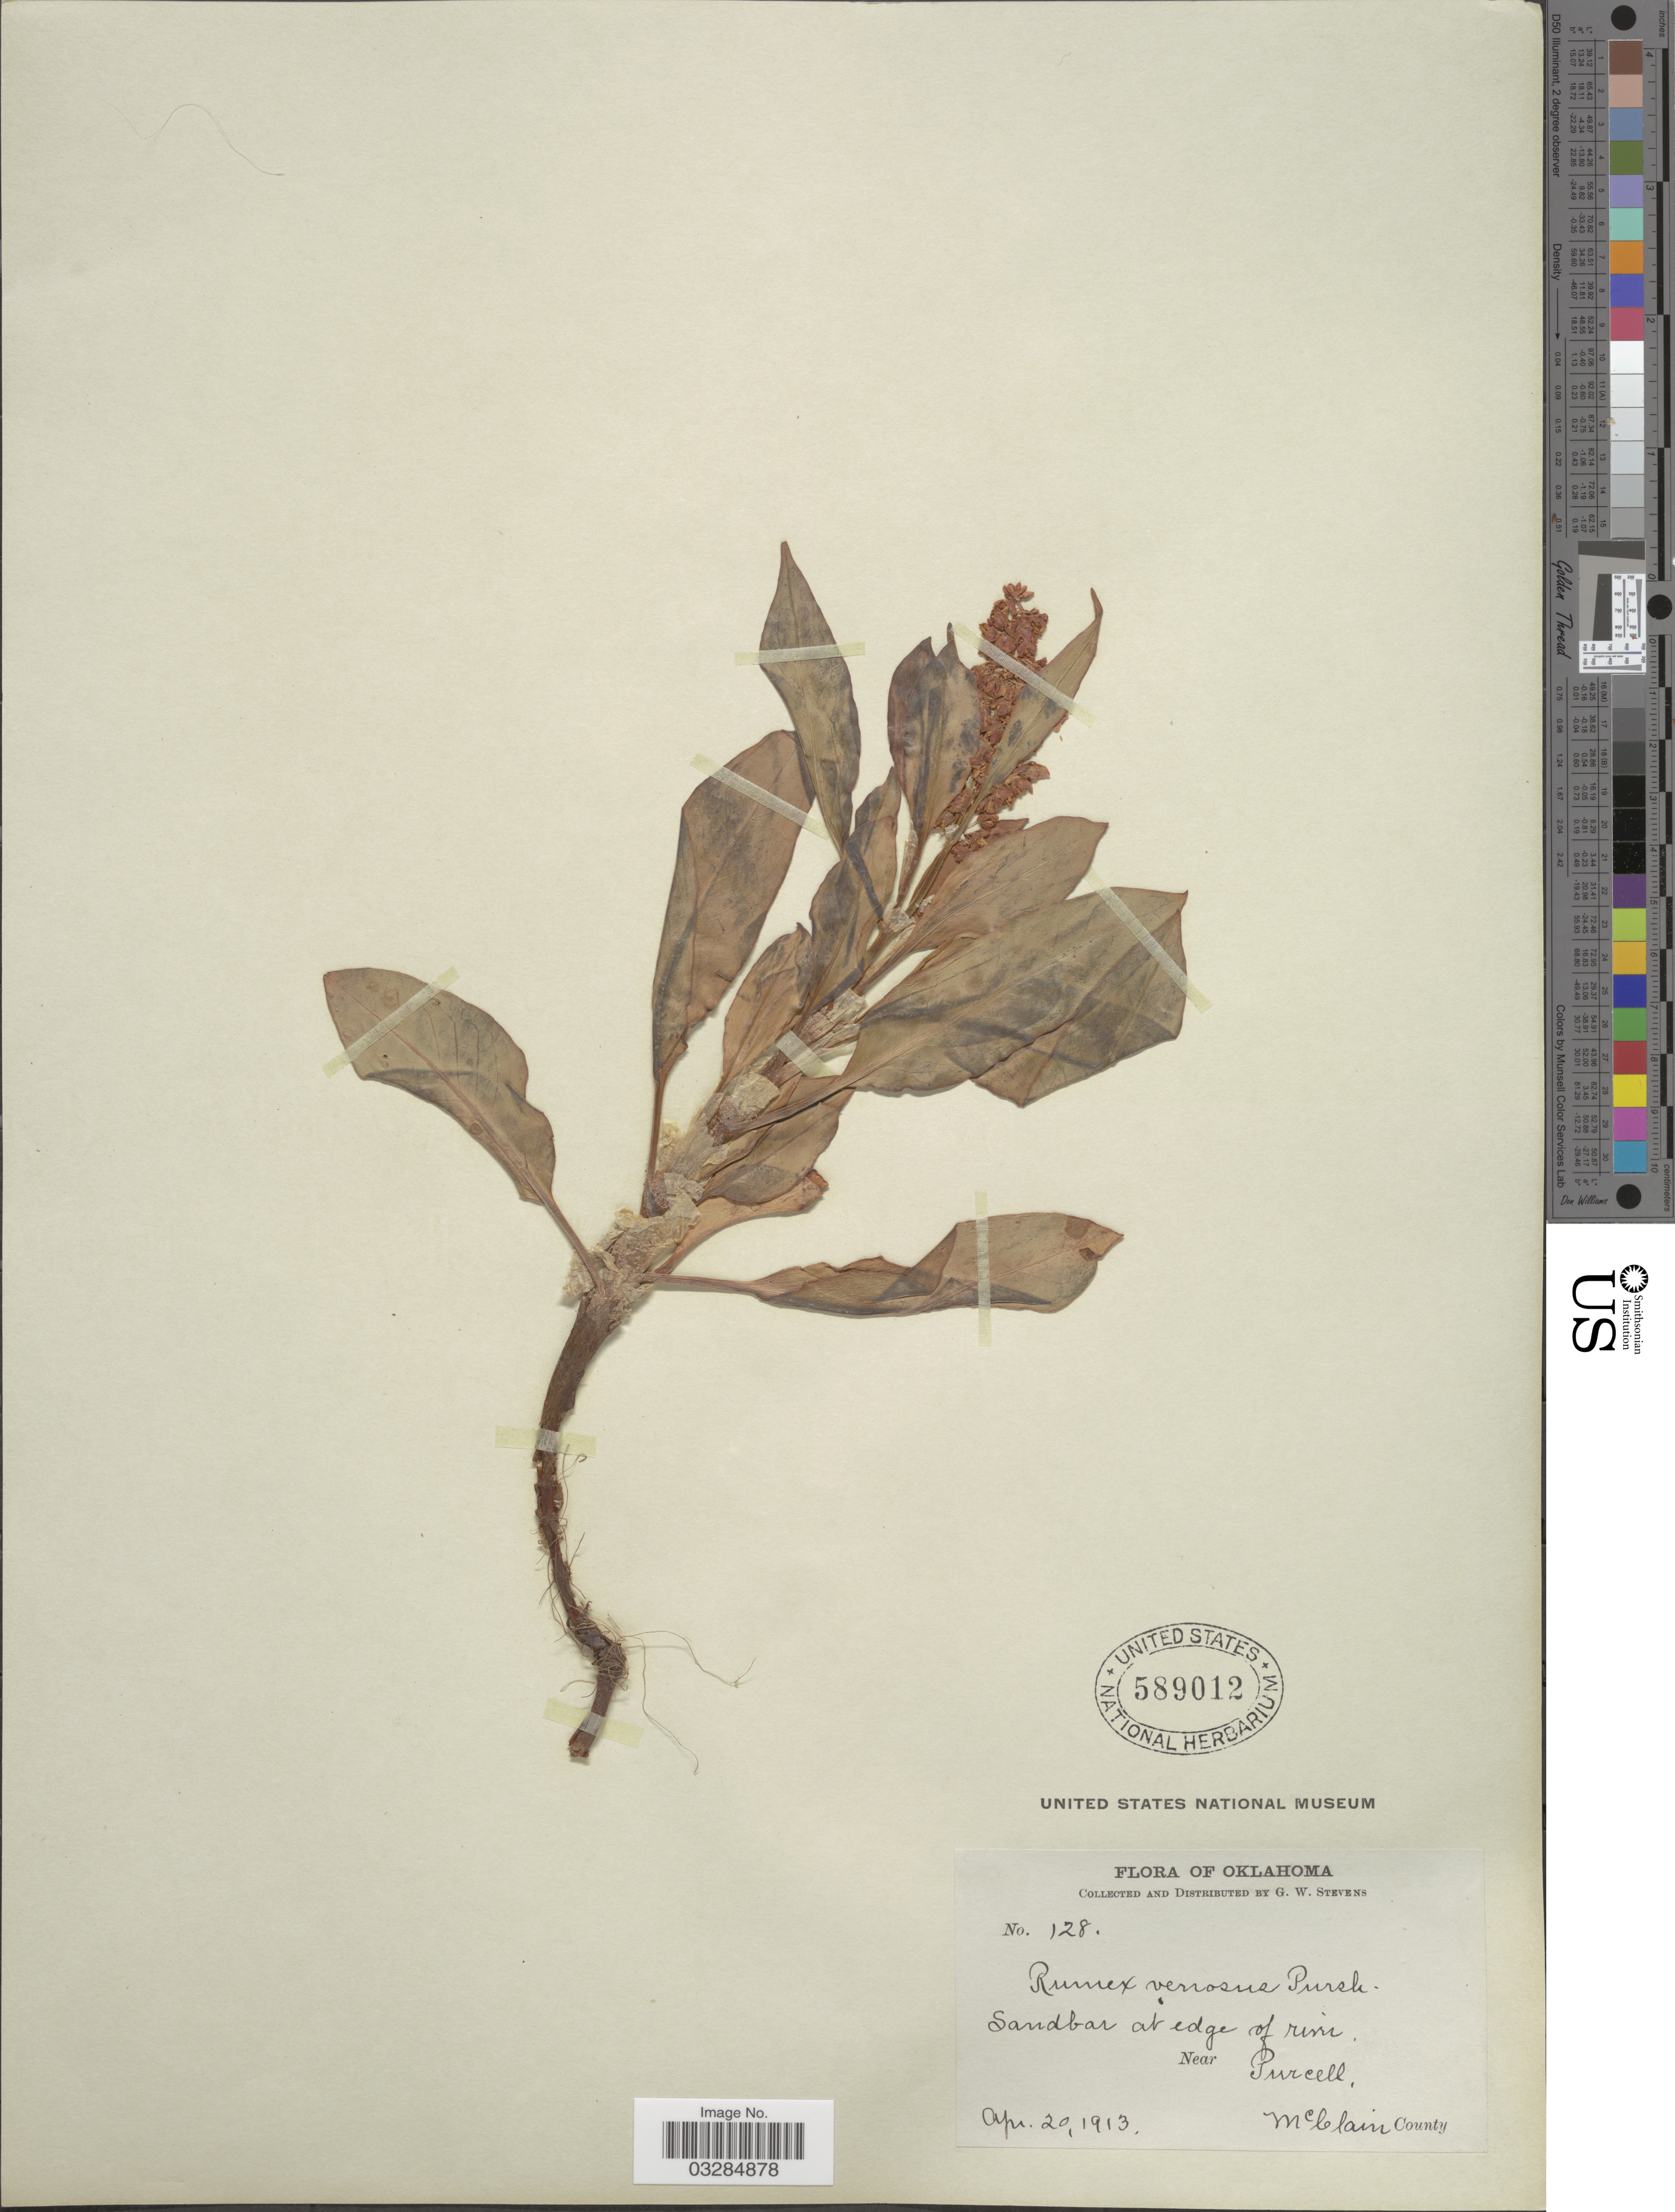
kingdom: Plantae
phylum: Tracheophyta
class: Magnoliopsida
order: Caryophyllales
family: Polygonaceae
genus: Rumex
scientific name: Rumex venosus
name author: Pursh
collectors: G. W. Stevens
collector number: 128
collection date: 1913-04-20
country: United States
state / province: Oklahoma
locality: Near Purcell, McClain County.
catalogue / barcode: US 589012